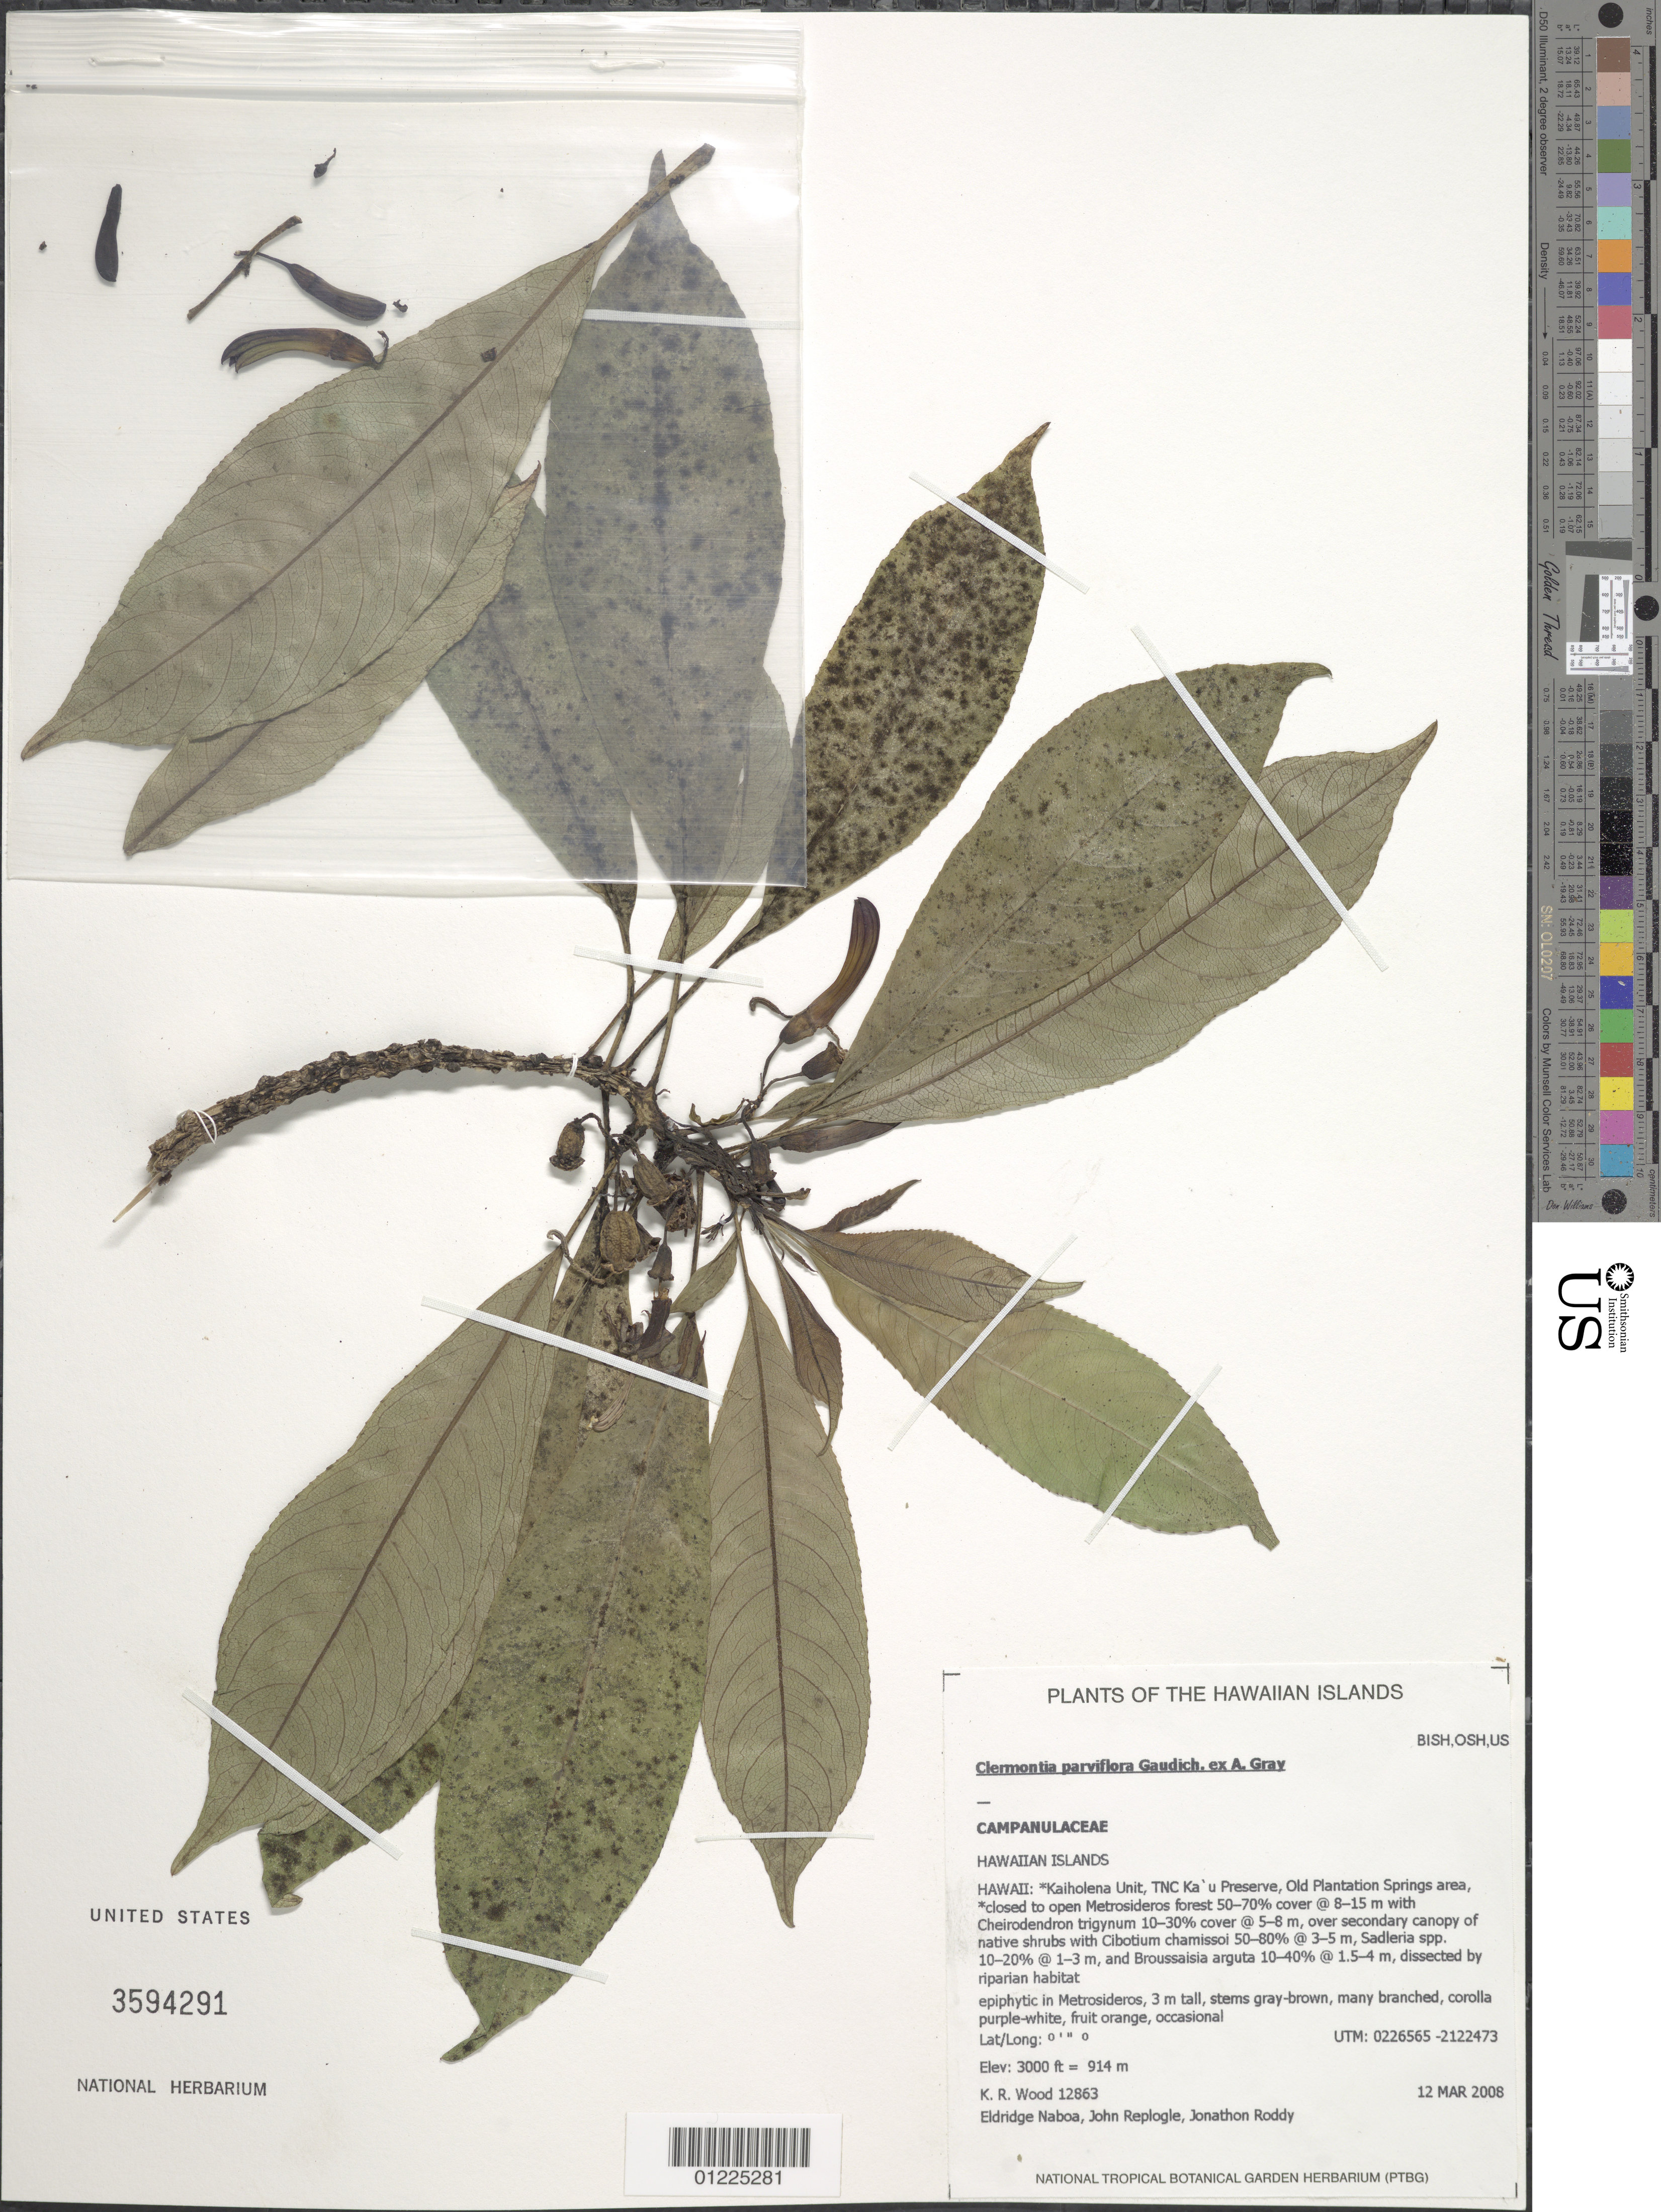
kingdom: Plantae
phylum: Tracheophyta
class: Magnoliopsida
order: Asterales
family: Campanulaceae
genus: Clermontia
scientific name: Clermontia parviflora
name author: Gaudich. ex A. Gray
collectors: K. R. Wood, E. Naboa, J. Replogle & J. Roddy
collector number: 12863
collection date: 2008-03-12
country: United States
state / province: Hawaii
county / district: Hawaii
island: Hawaii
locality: Kaiholena Unit, TNC, Ka'u Preserve, Old Plantation Springs area.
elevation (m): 975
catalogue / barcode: US 3594291